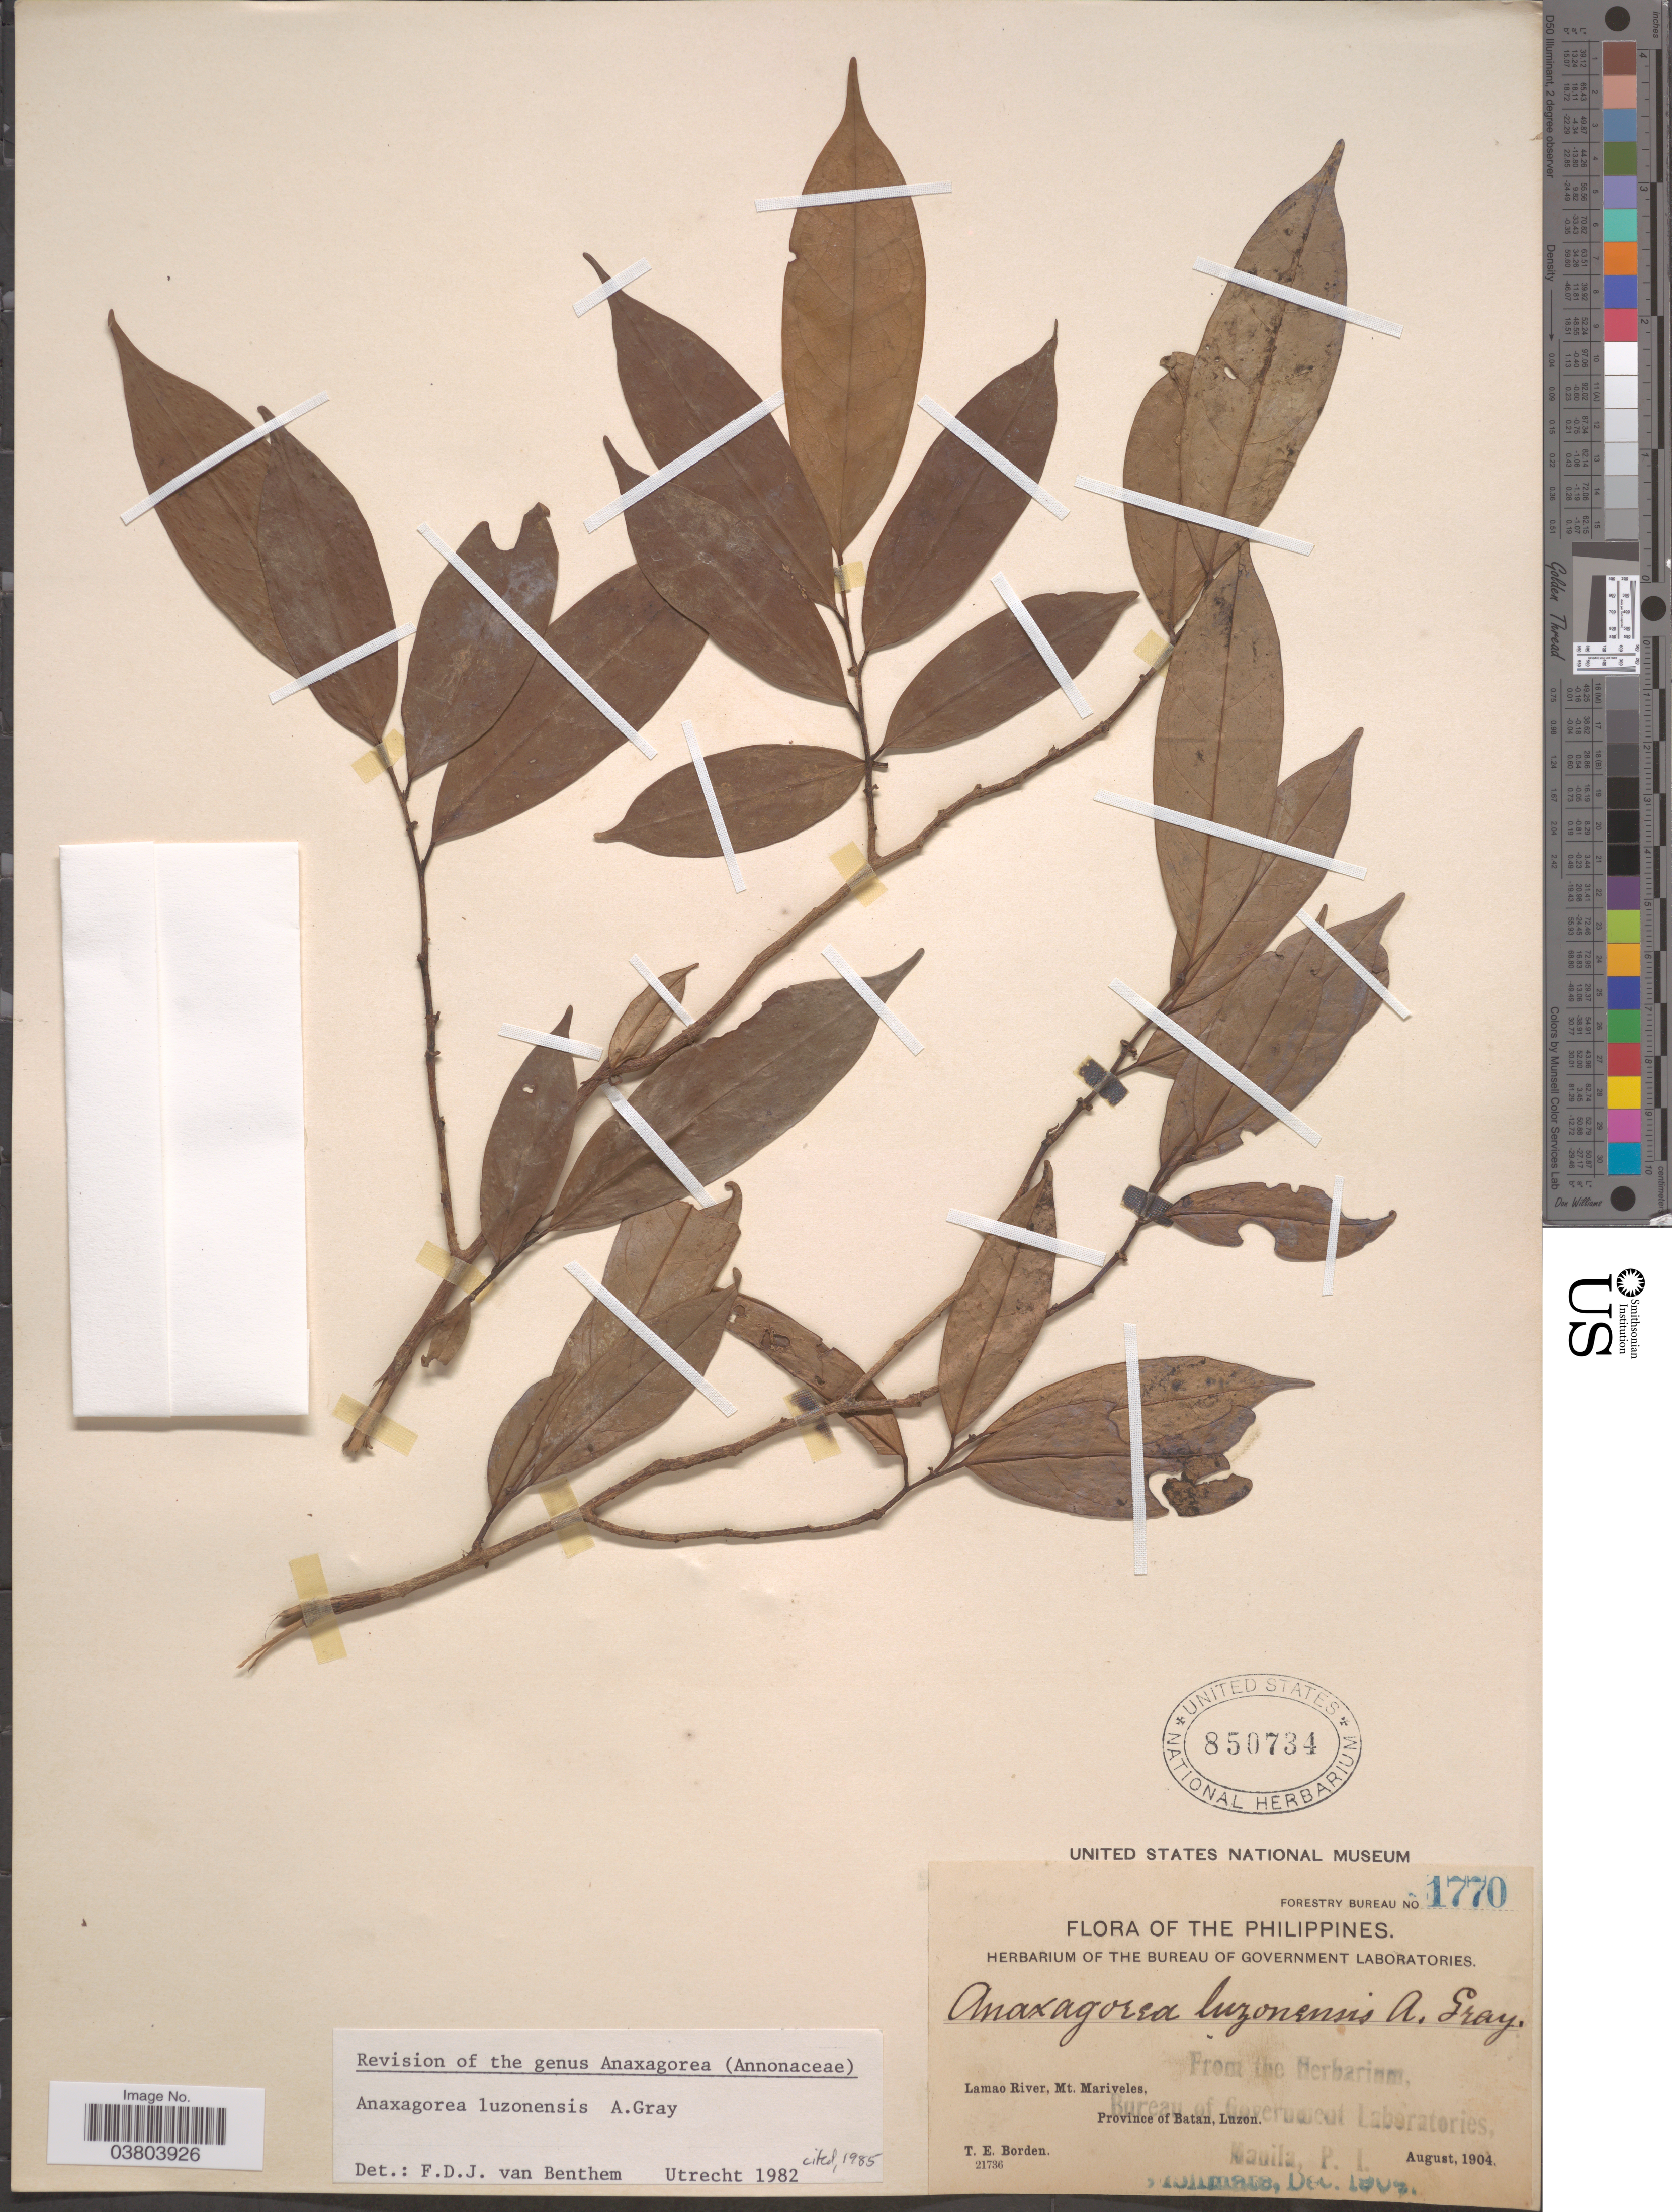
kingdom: Plantae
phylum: Tracheophyta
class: Magnoliopsida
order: Magnoliales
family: Annonaceae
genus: Anaxagorea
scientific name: Anaxagorea luzonensis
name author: A. Gray in Wilkes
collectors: T. E. Borden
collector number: Forestry Bureau 1770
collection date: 1904-08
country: Philippines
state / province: Cagayan Valley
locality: Lamao River, Mt. Mariveles, Province of Batan, Luzon.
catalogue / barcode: US 850734